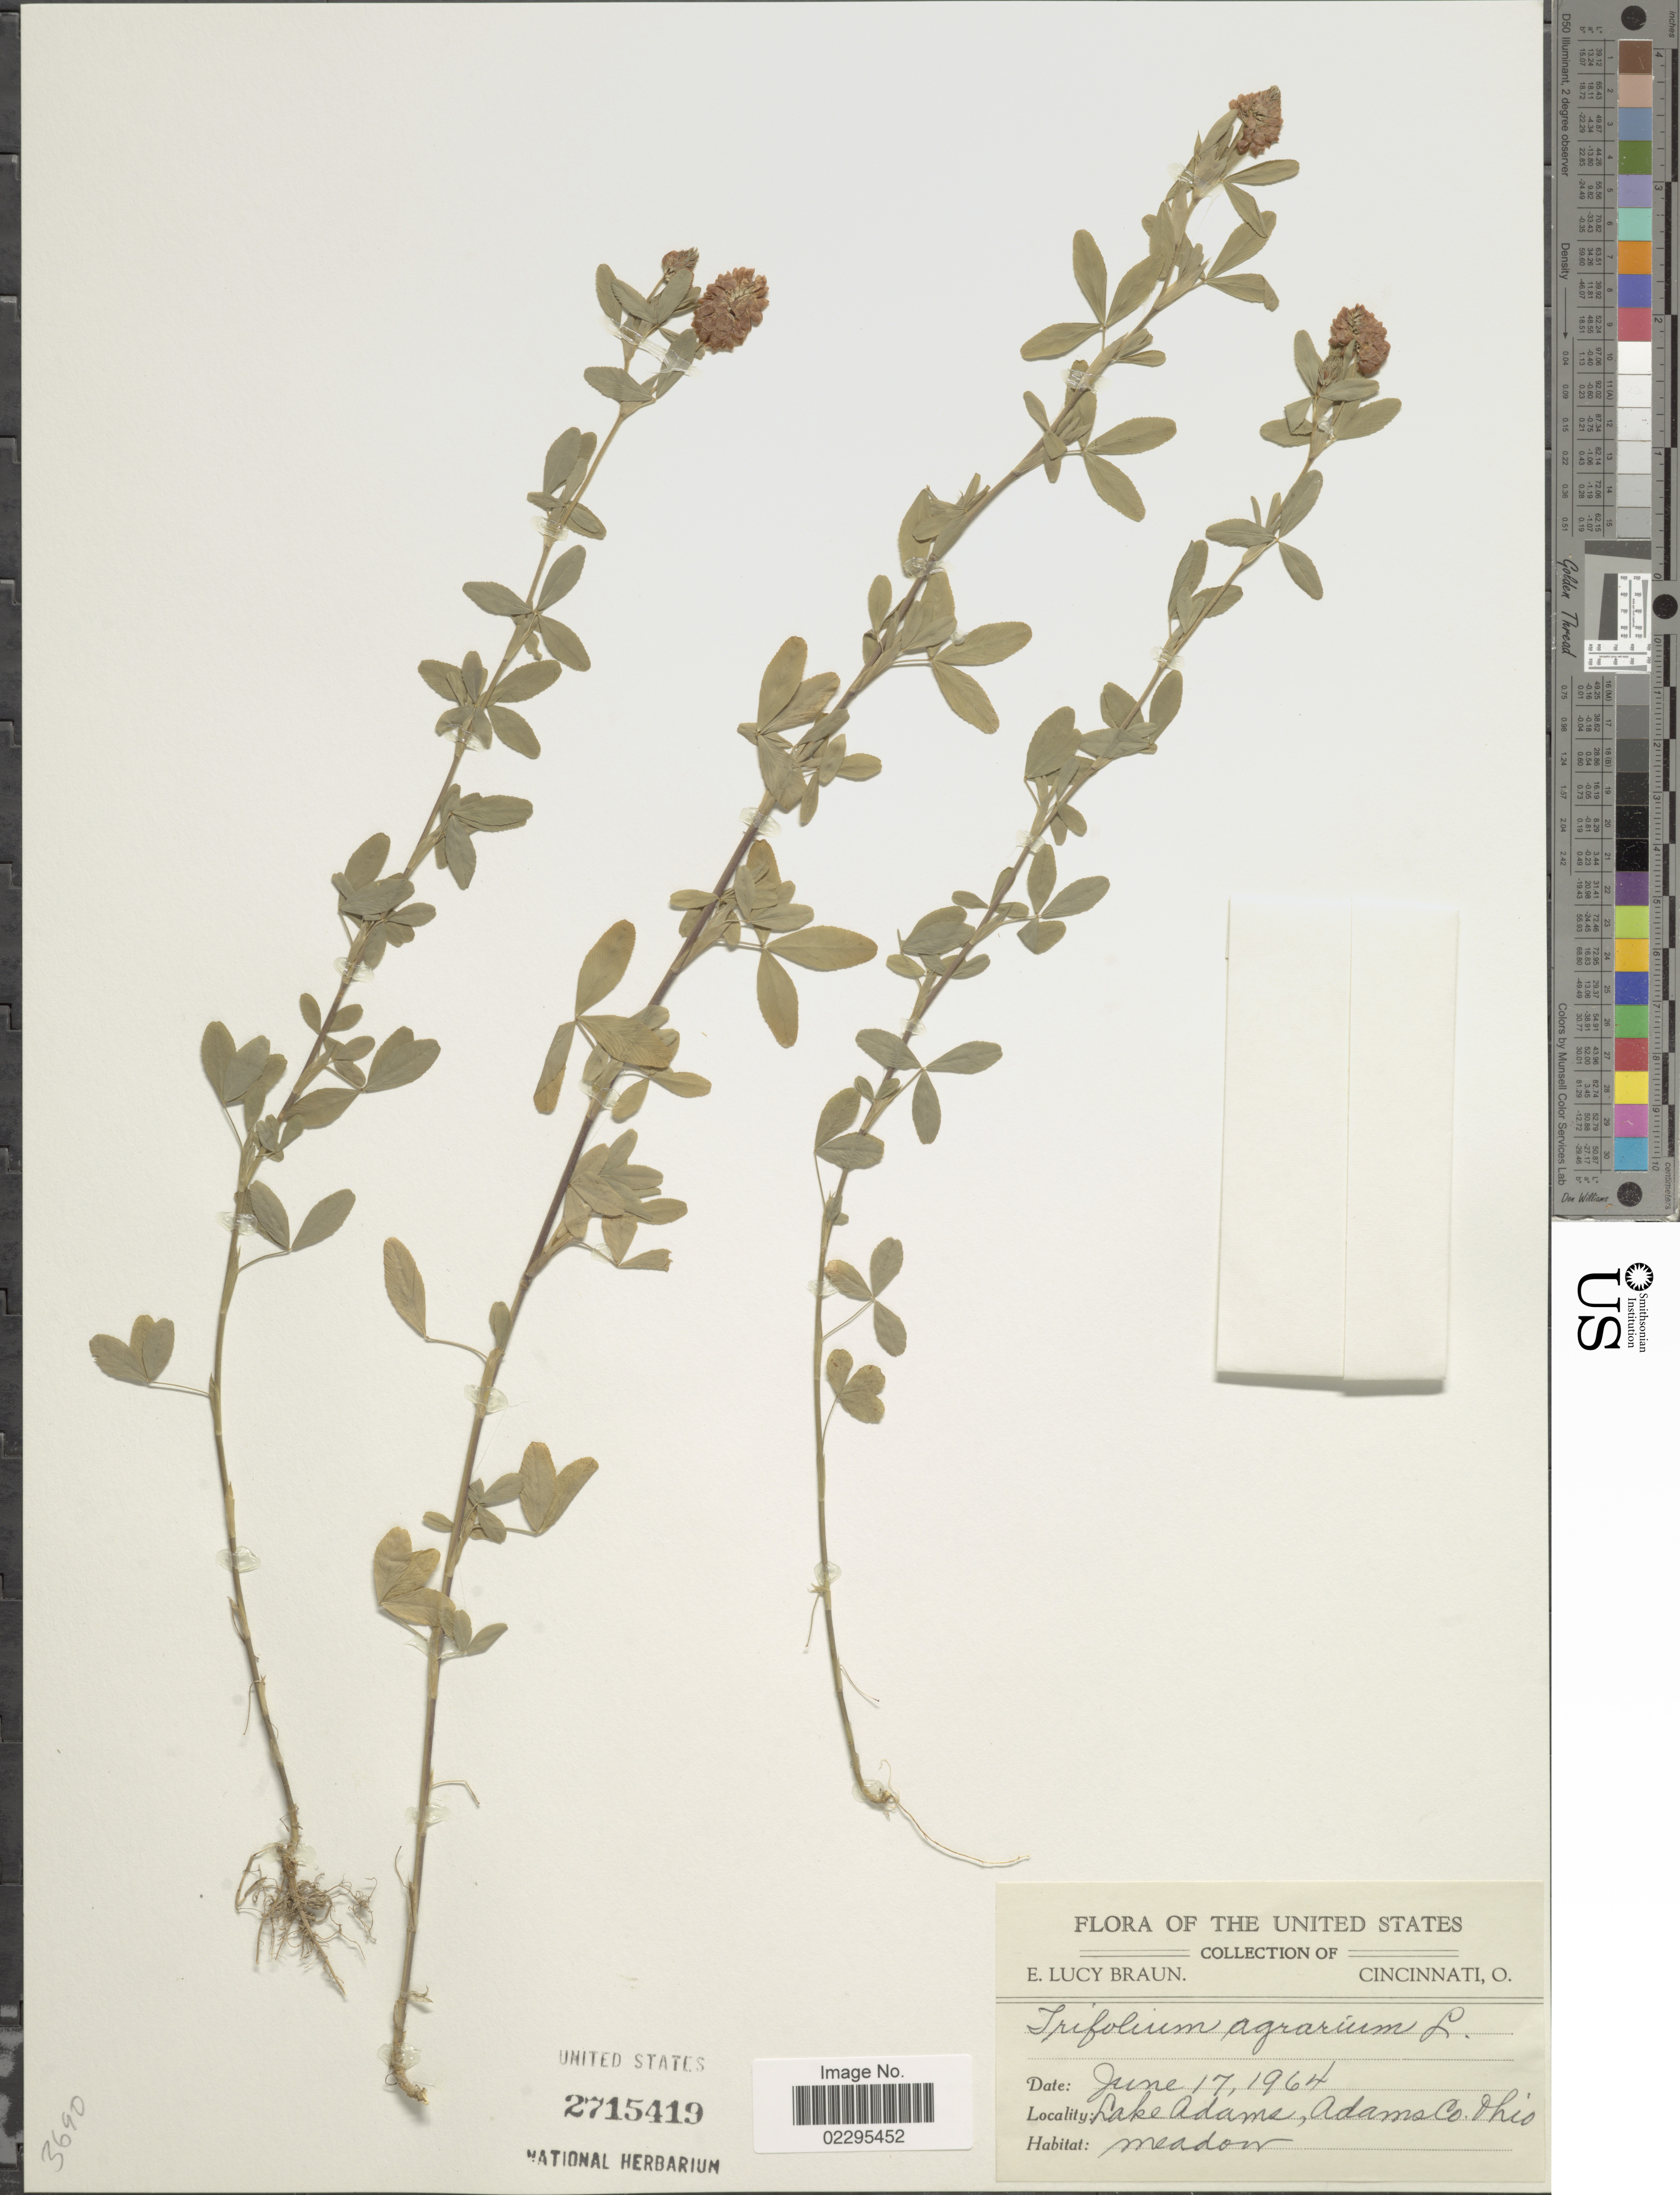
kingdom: Plantae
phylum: Tracheophyta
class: Magnoliopsida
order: Fabales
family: Fabaceae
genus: Trifolium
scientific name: Trifolium agrarium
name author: L.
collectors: E. L. Braun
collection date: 1964-06-17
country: United States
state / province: Ohio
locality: Lake Adams, Adams Co.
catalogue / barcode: US 2715419